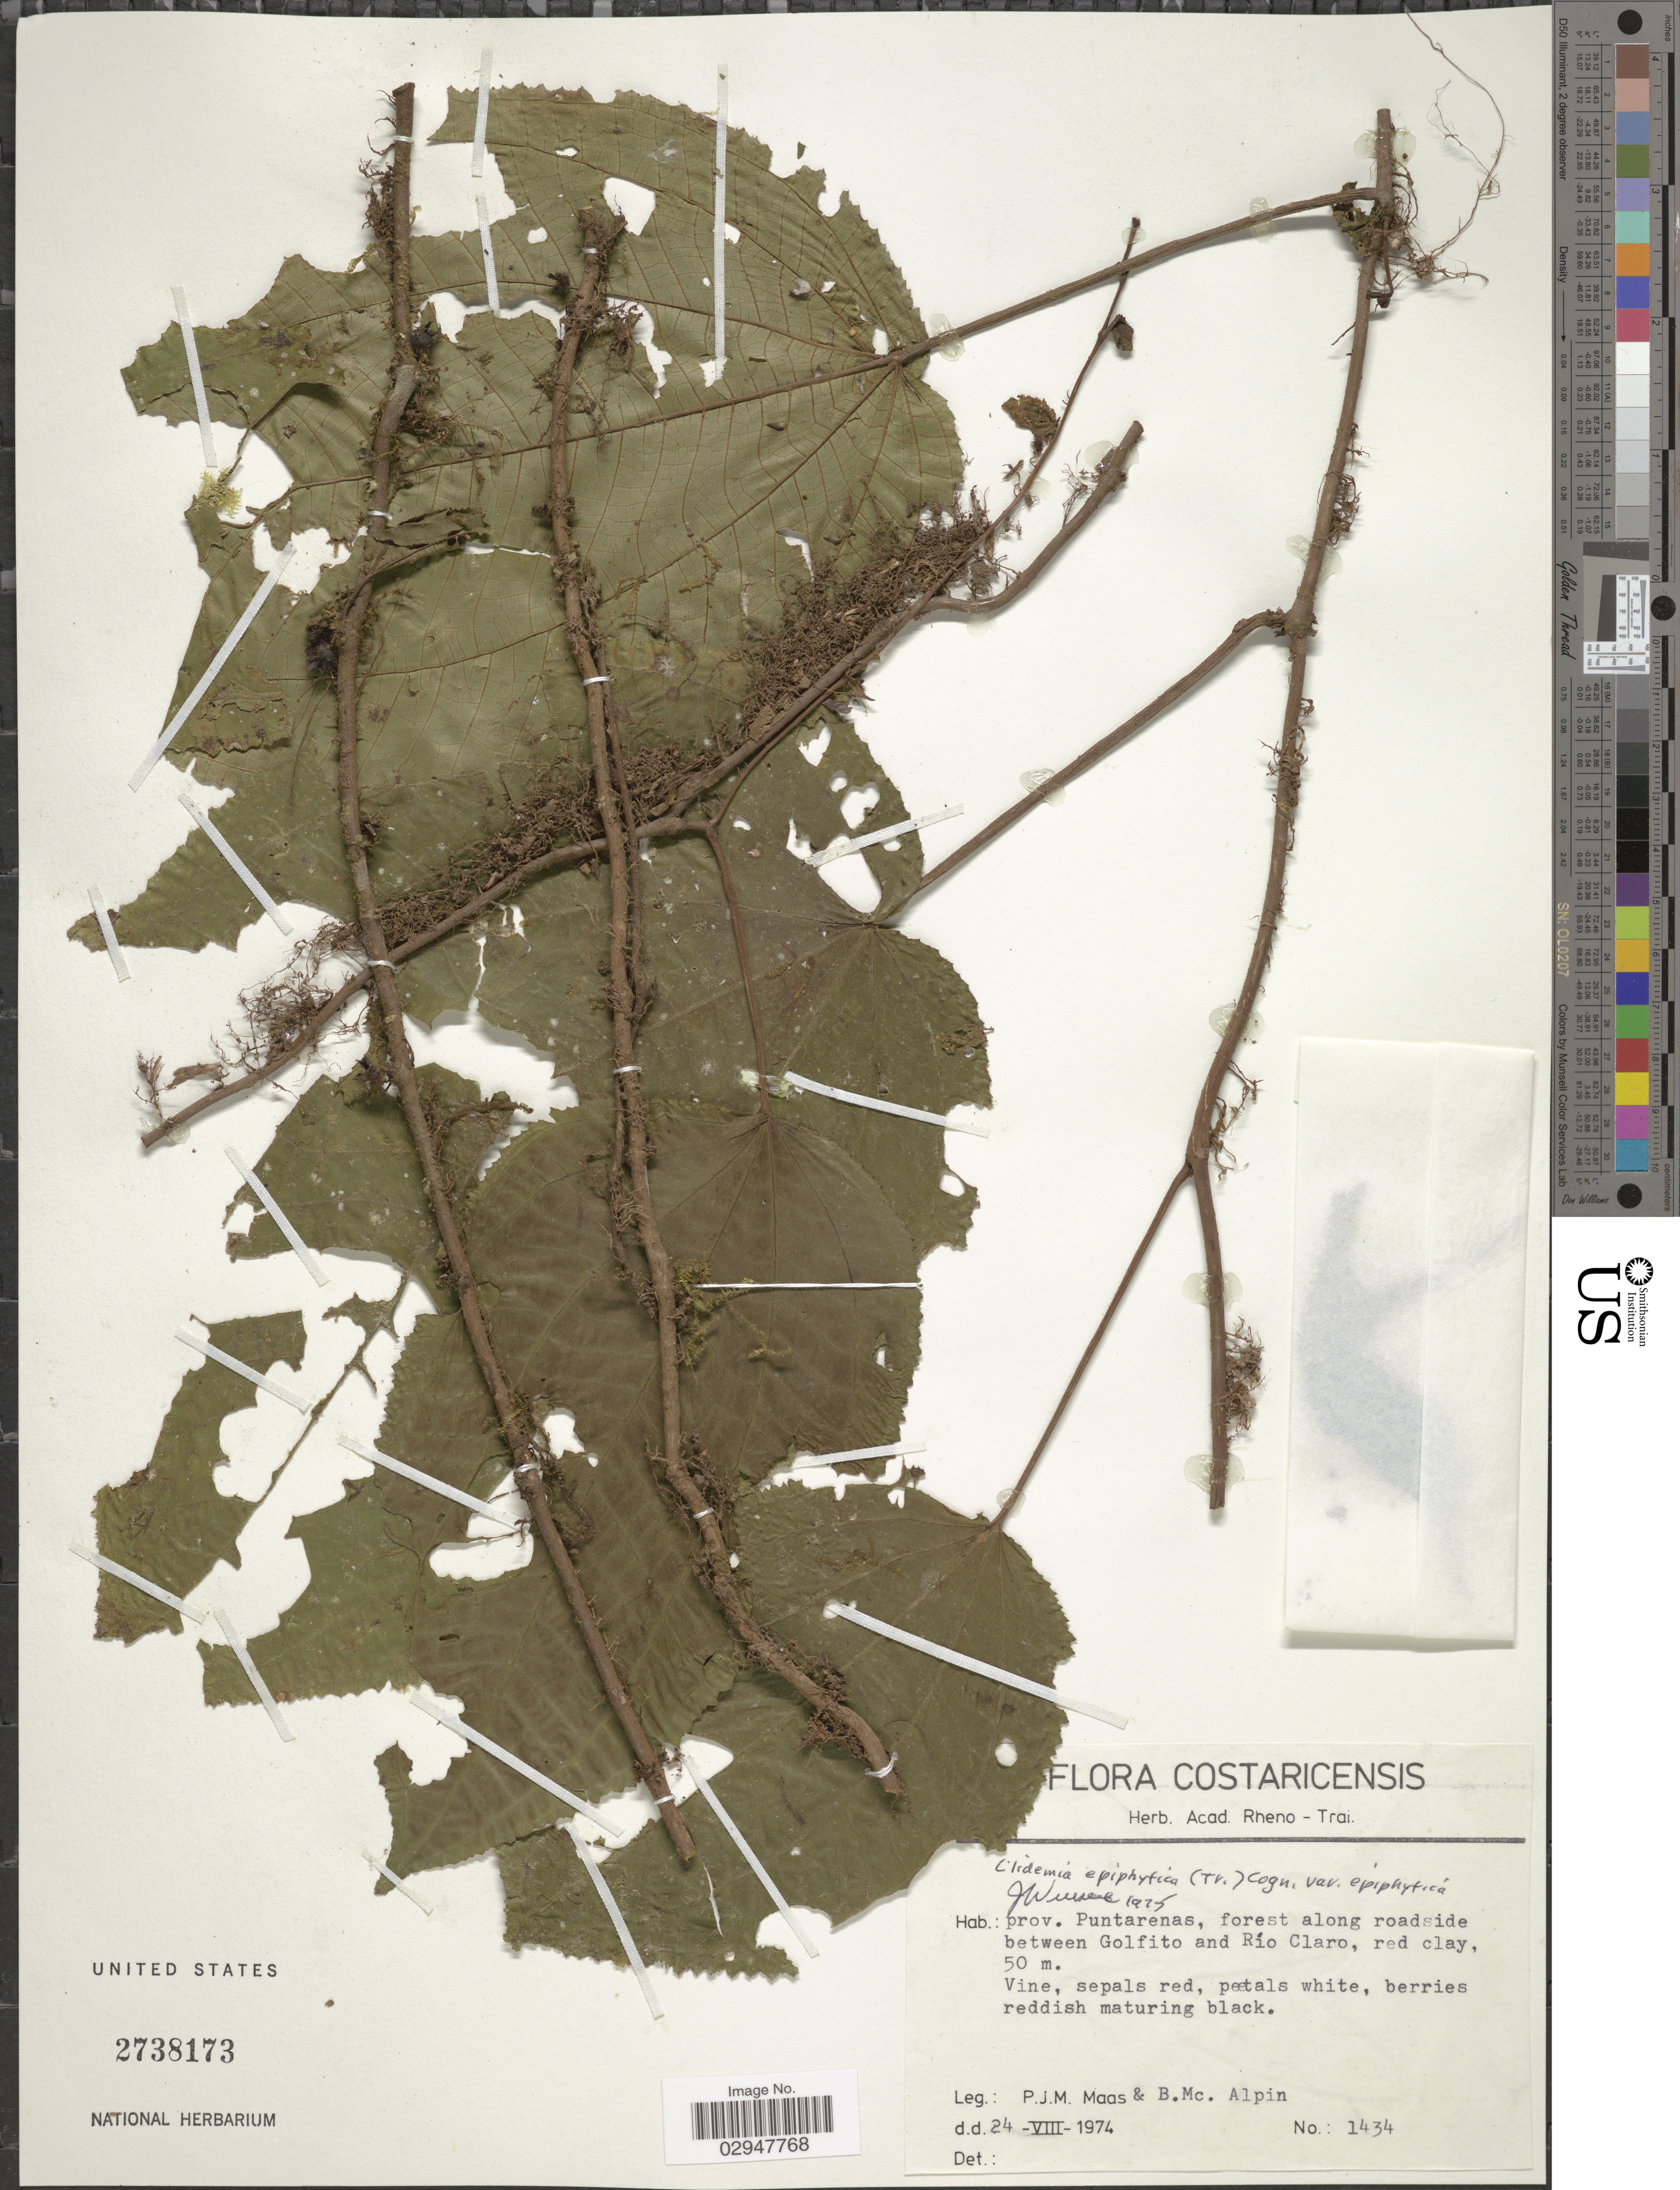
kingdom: Plantae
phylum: Tracheophyta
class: Magnoliopsida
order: Myrtales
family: Melastomataceae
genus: Clidemia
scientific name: Clidemia epiphytica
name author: (Triana) Cogn.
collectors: P. Maas, P. Maas & B. McAlpin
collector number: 1434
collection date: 1974-08-24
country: Costa Rica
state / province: Puntarenas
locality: Forest along roadside between Golfito and Río Claro.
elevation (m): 50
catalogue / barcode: US 2738173